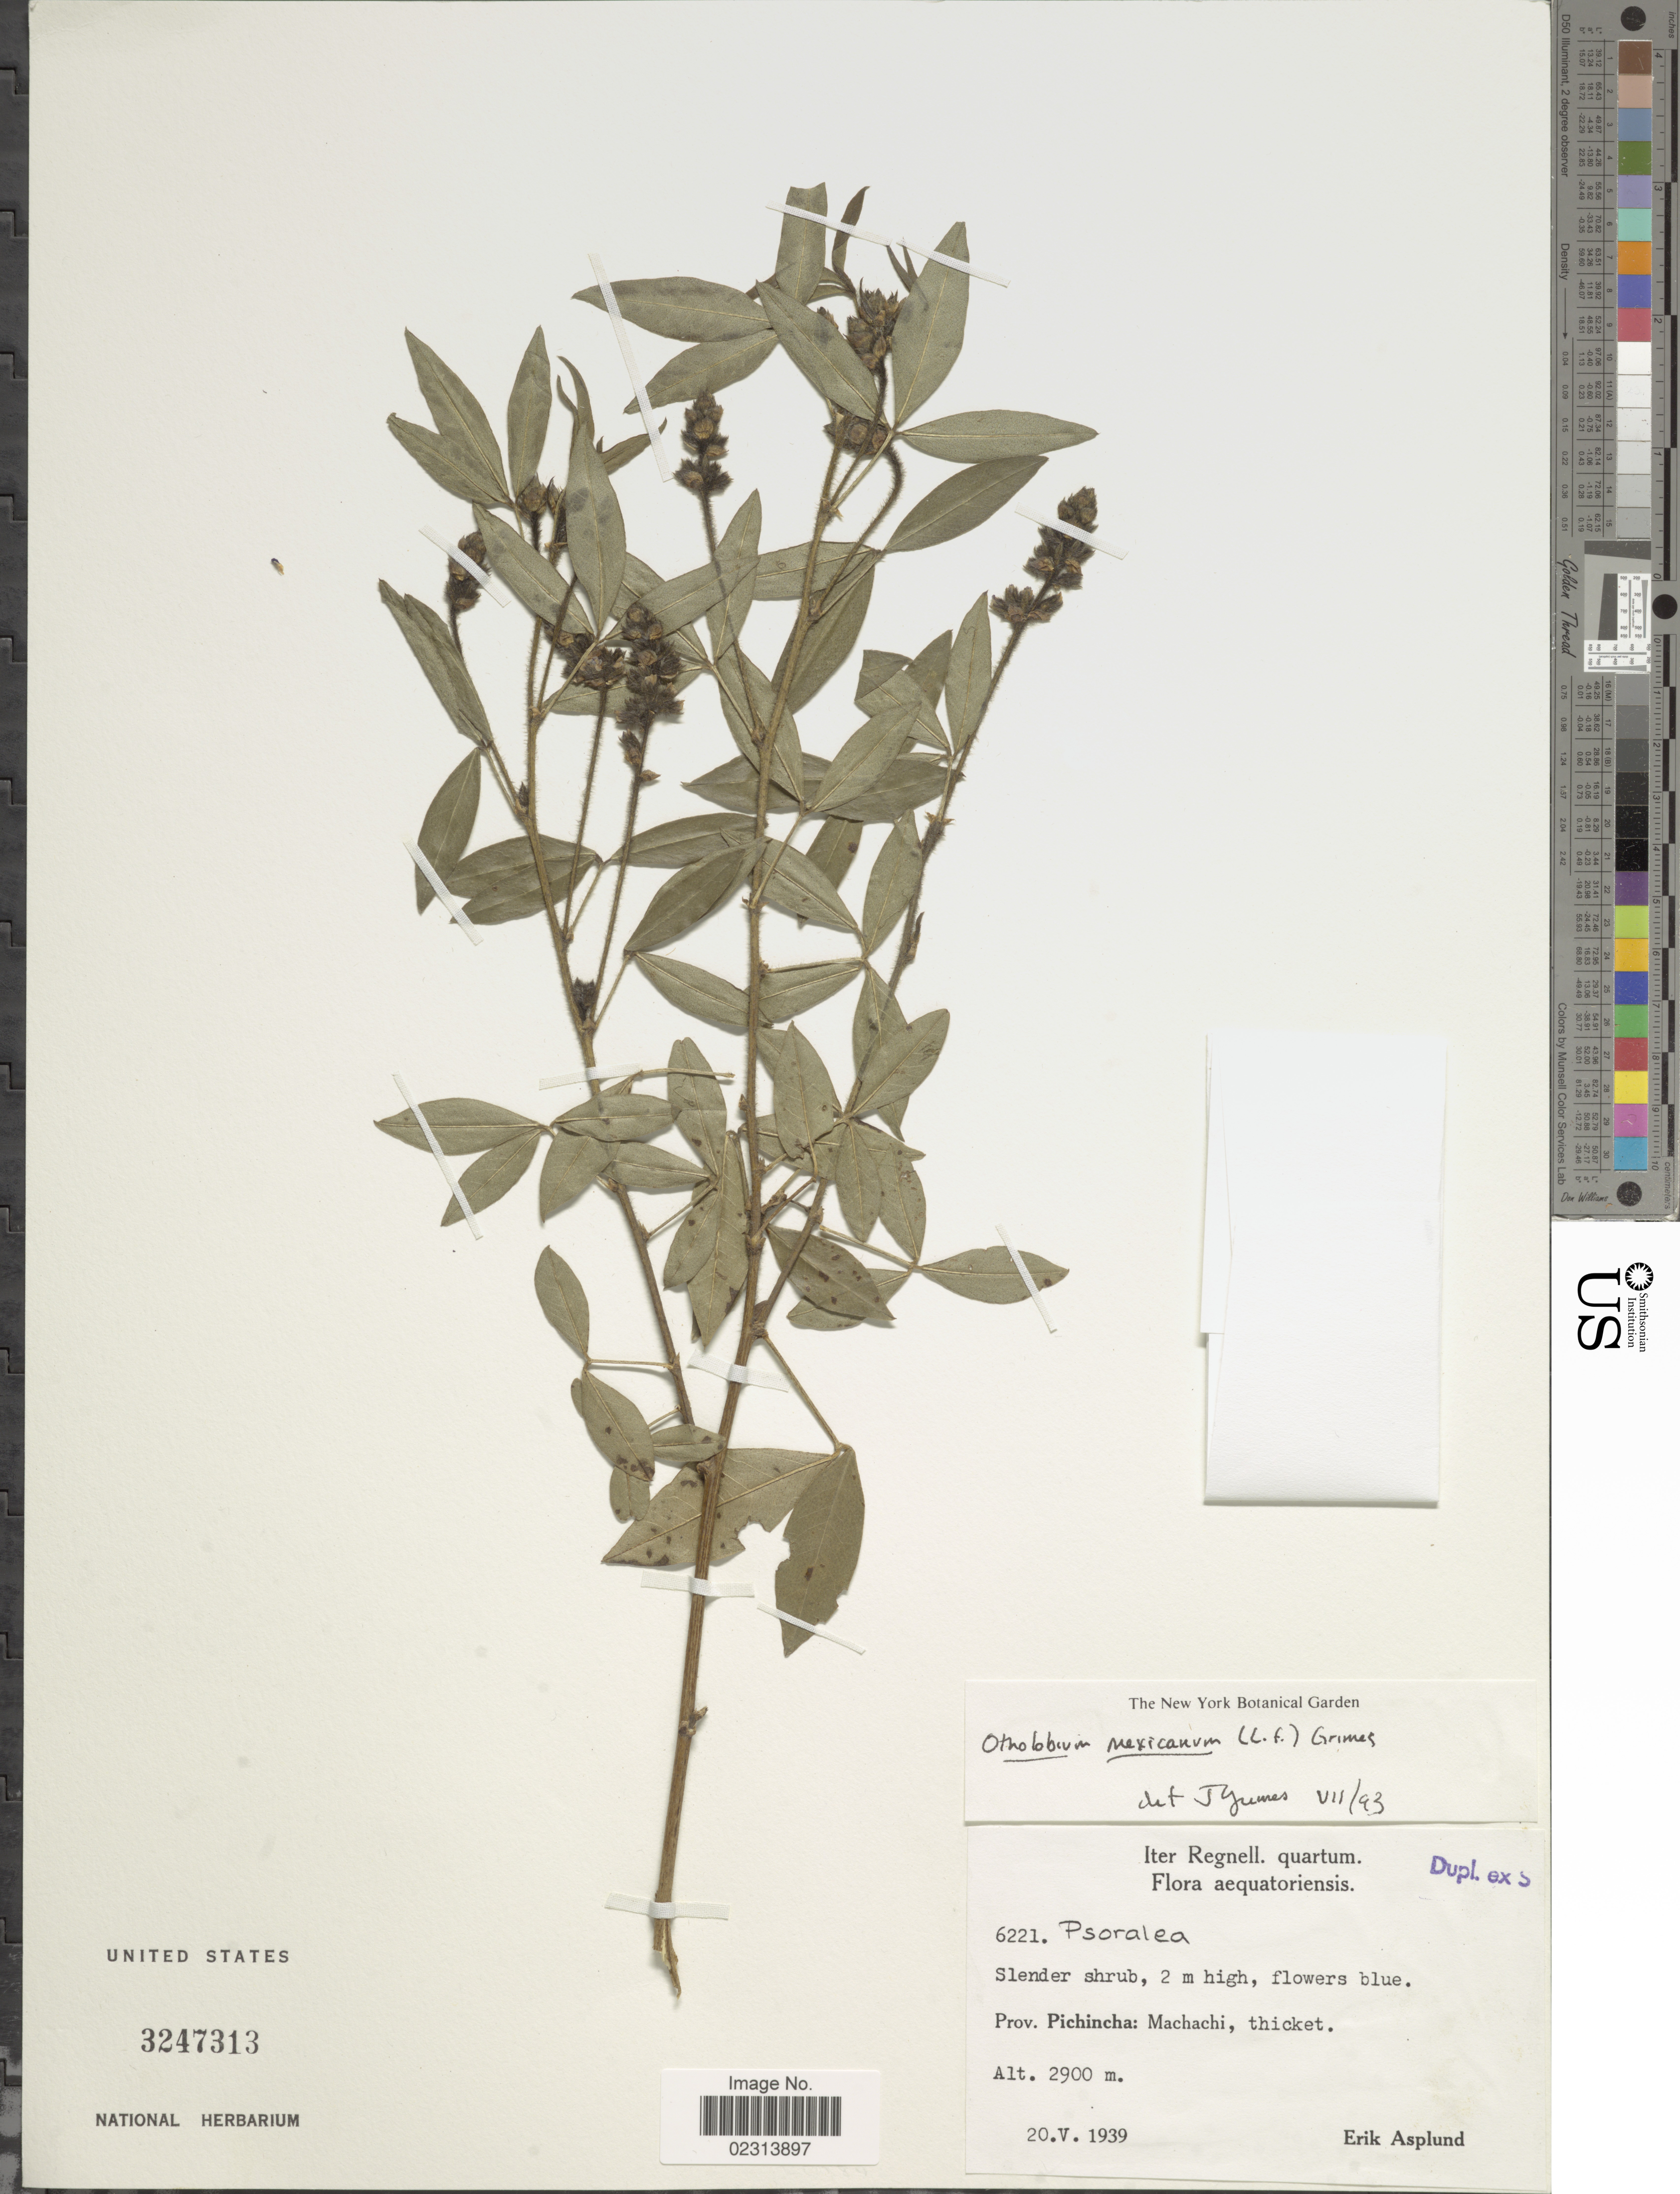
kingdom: Plantae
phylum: Tracheophyta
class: Magnoliopsida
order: Fabales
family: Fabaceae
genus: Otholobium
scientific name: Otholobium mexicanum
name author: (L. f.) J.W. Grimes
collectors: E. Asplund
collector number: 6221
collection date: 1939-05-20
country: Ecuador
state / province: Pichincha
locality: Prov. Pichincha: Machachi, Aequatoriensis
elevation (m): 2900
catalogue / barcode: US 3247313